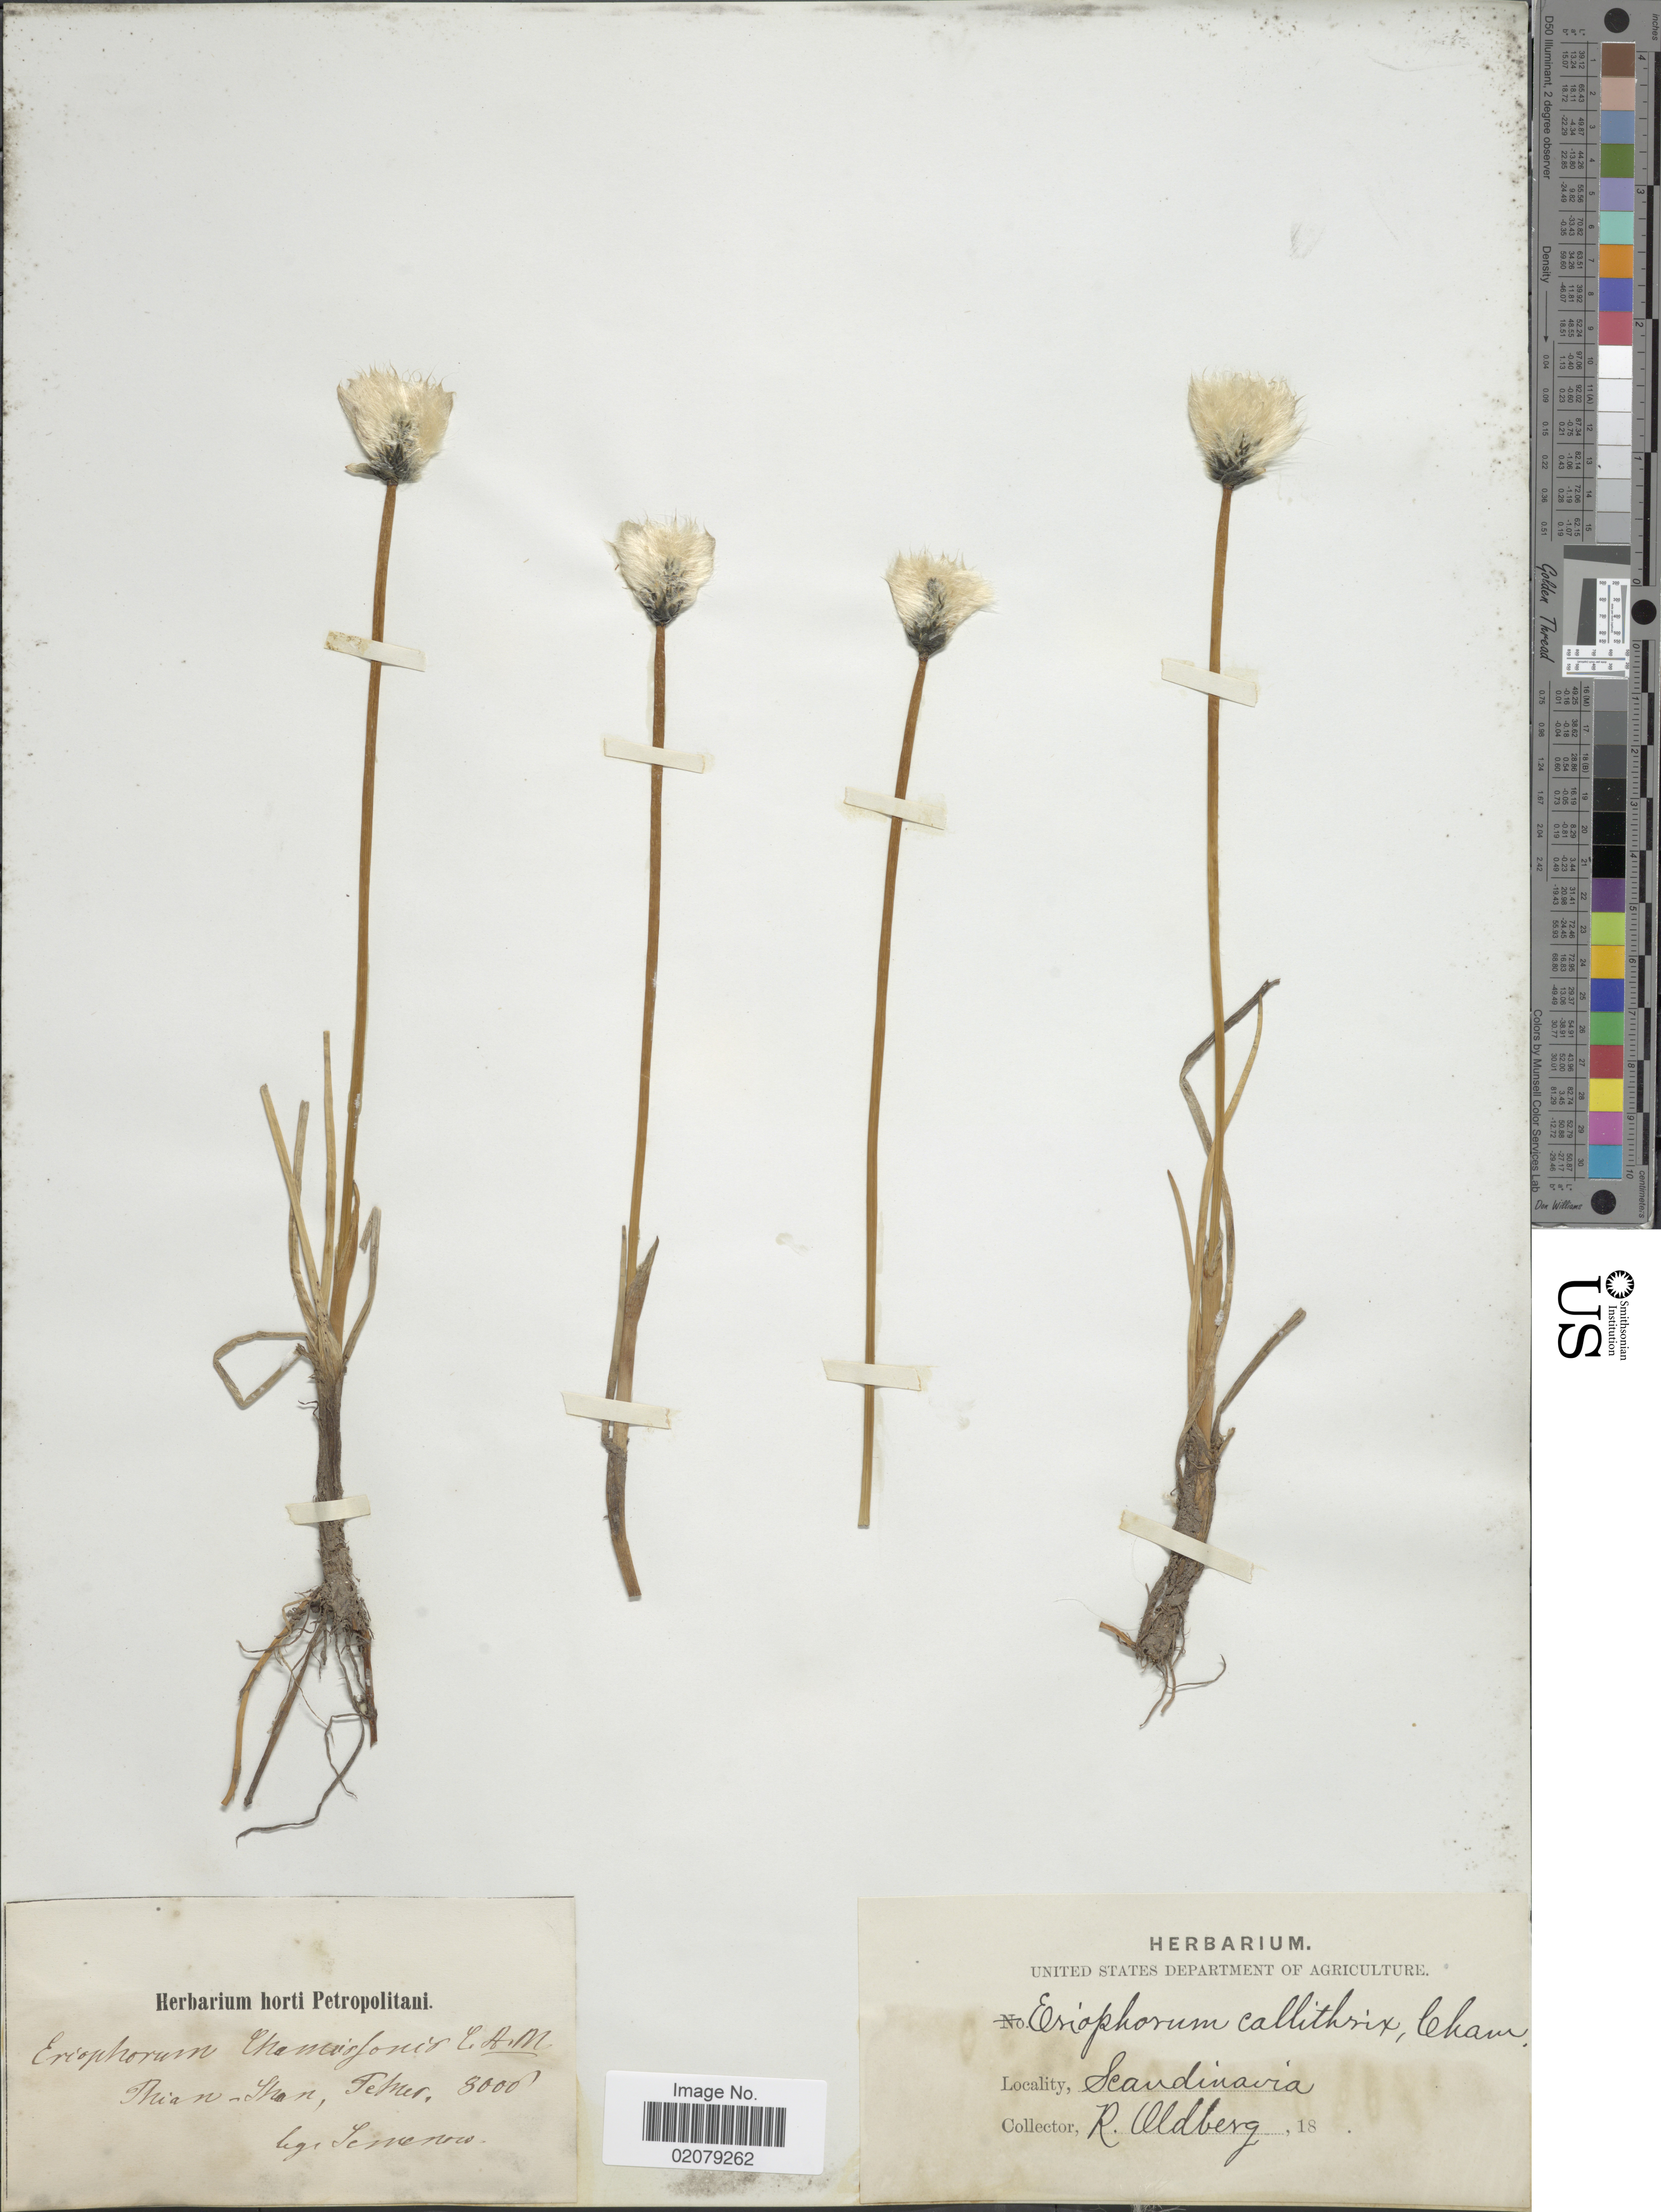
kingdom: Plantae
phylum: Tracheophyta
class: Liliopsida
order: Poales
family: Cyperaceae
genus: Eriophorum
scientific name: Eriophorum callitrix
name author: Cham. ex C.A. Mey.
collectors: ex Herb. Horti Bot. Petropolitani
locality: Thian Shan, Tehur